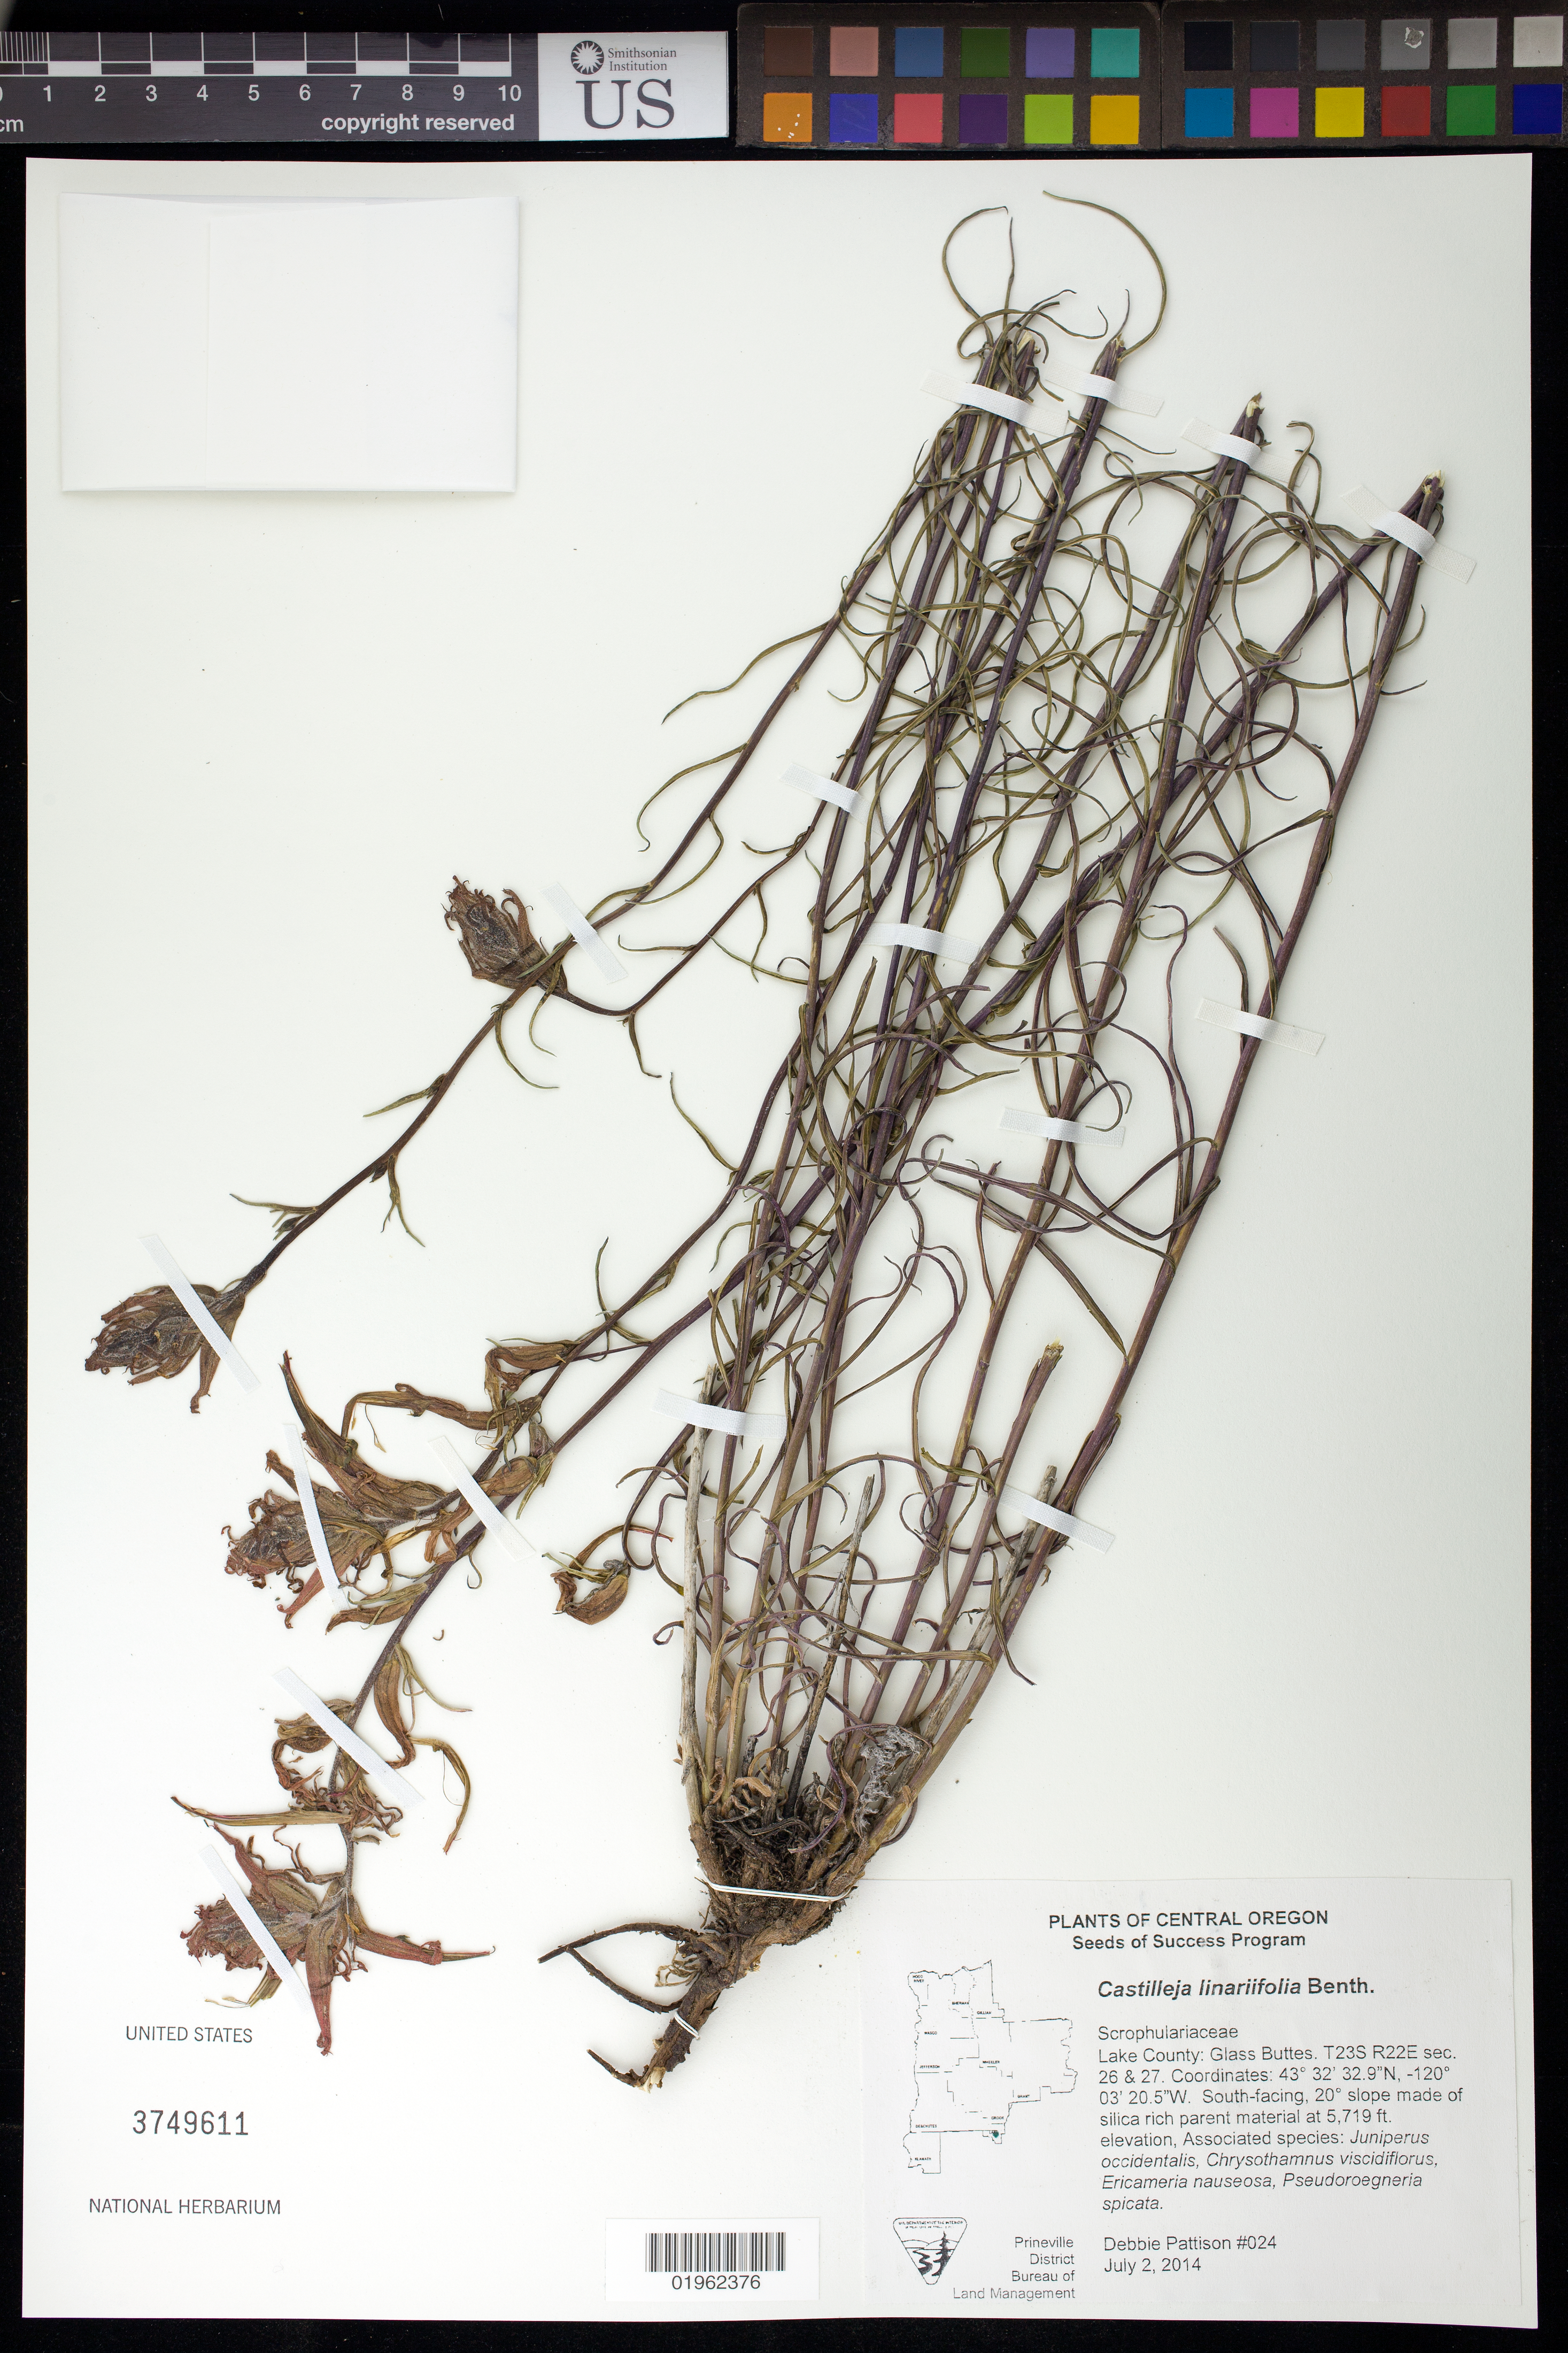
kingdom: Plantae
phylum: Tracheophyta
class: Magnoliopsida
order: Lamiales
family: Orobanchaceae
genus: Castilleja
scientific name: Castilleja linariifolia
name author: Benth.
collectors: D. Pattison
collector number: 024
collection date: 2014-07-02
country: United States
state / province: Oregon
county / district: Lake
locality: Glass Buttes T23S R22E sec 26 and 27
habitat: Silica rich parent material. With Juniperus occidentalis, Ericameria nauseosa, ect.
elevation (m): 1743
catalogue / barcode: US 3749611